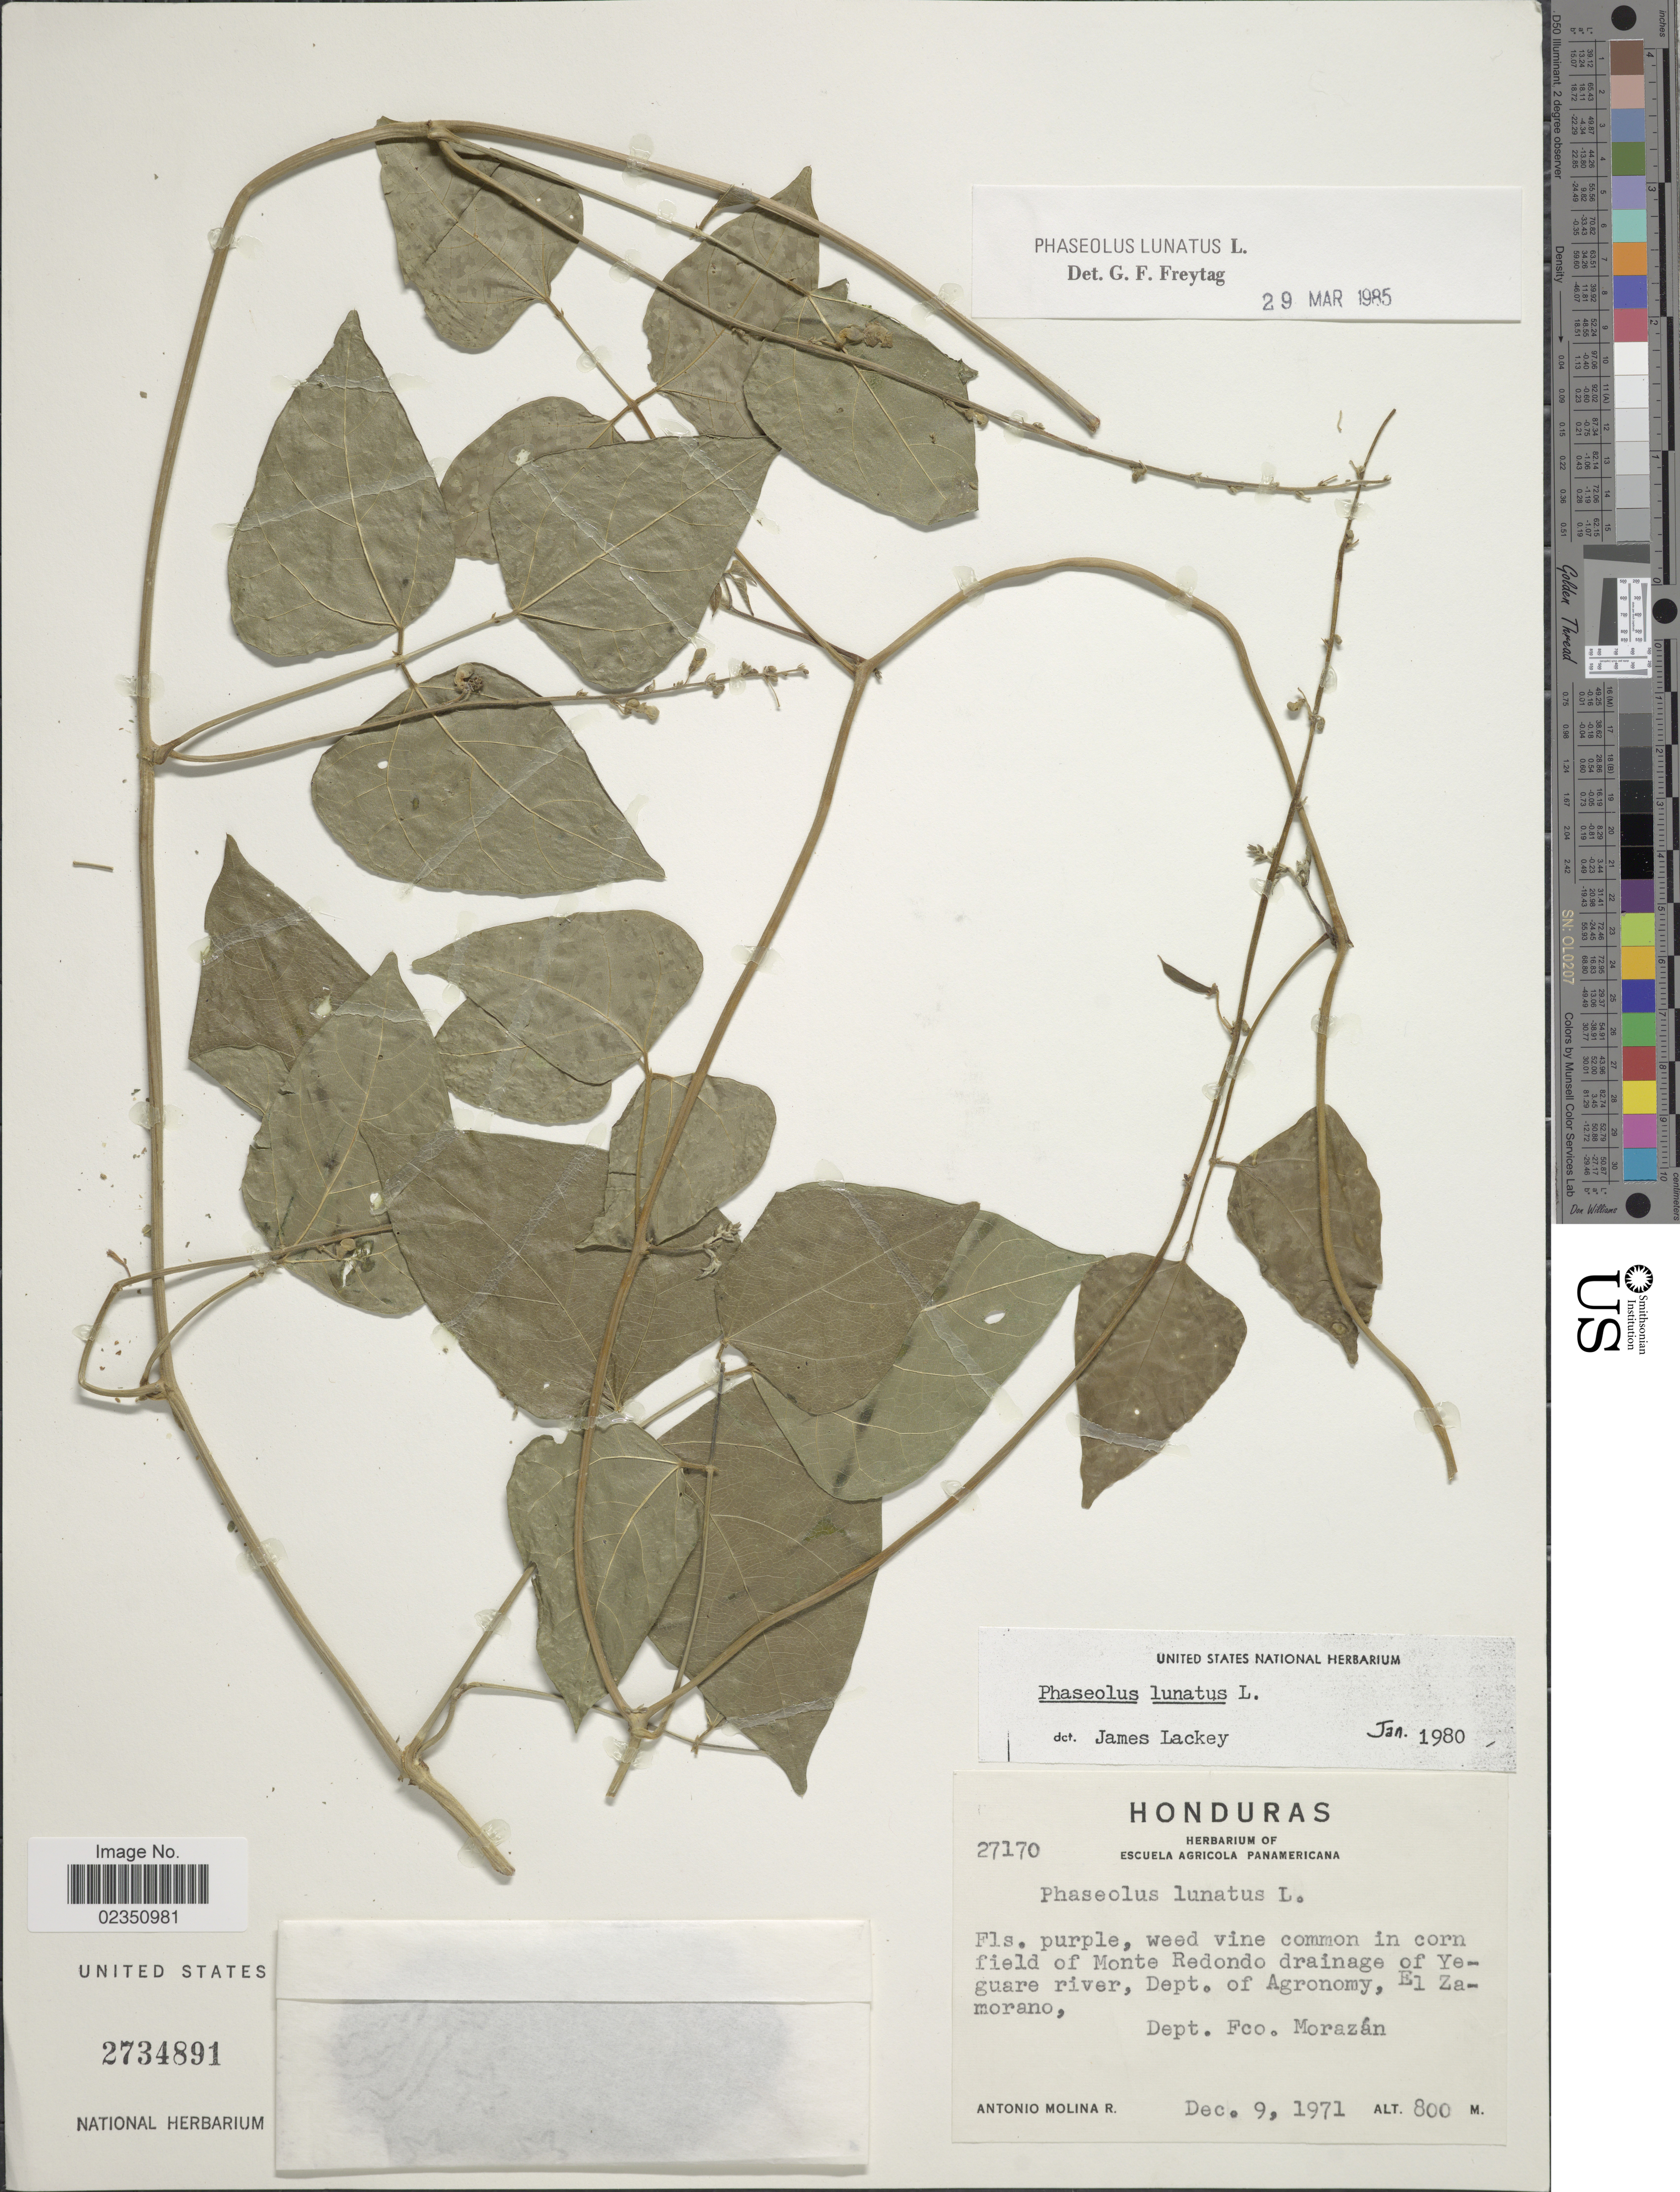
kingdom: Plantae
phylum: Tracheophyta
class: Magnoliopsida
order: Fabales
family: Fabaceae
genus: Phaseolus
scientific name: Phaseolus lunatus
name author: L.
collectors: A. Molina R.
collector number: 27170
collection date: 1971-12-09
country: Honduras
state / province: Fco. Morazán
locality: In corn field of Monte Redondo drainage of Yeguare river, Dept. of Agronomy, El Zamorano, Dept. Fco. Morazán.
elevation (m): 800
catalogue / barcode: US 2734891